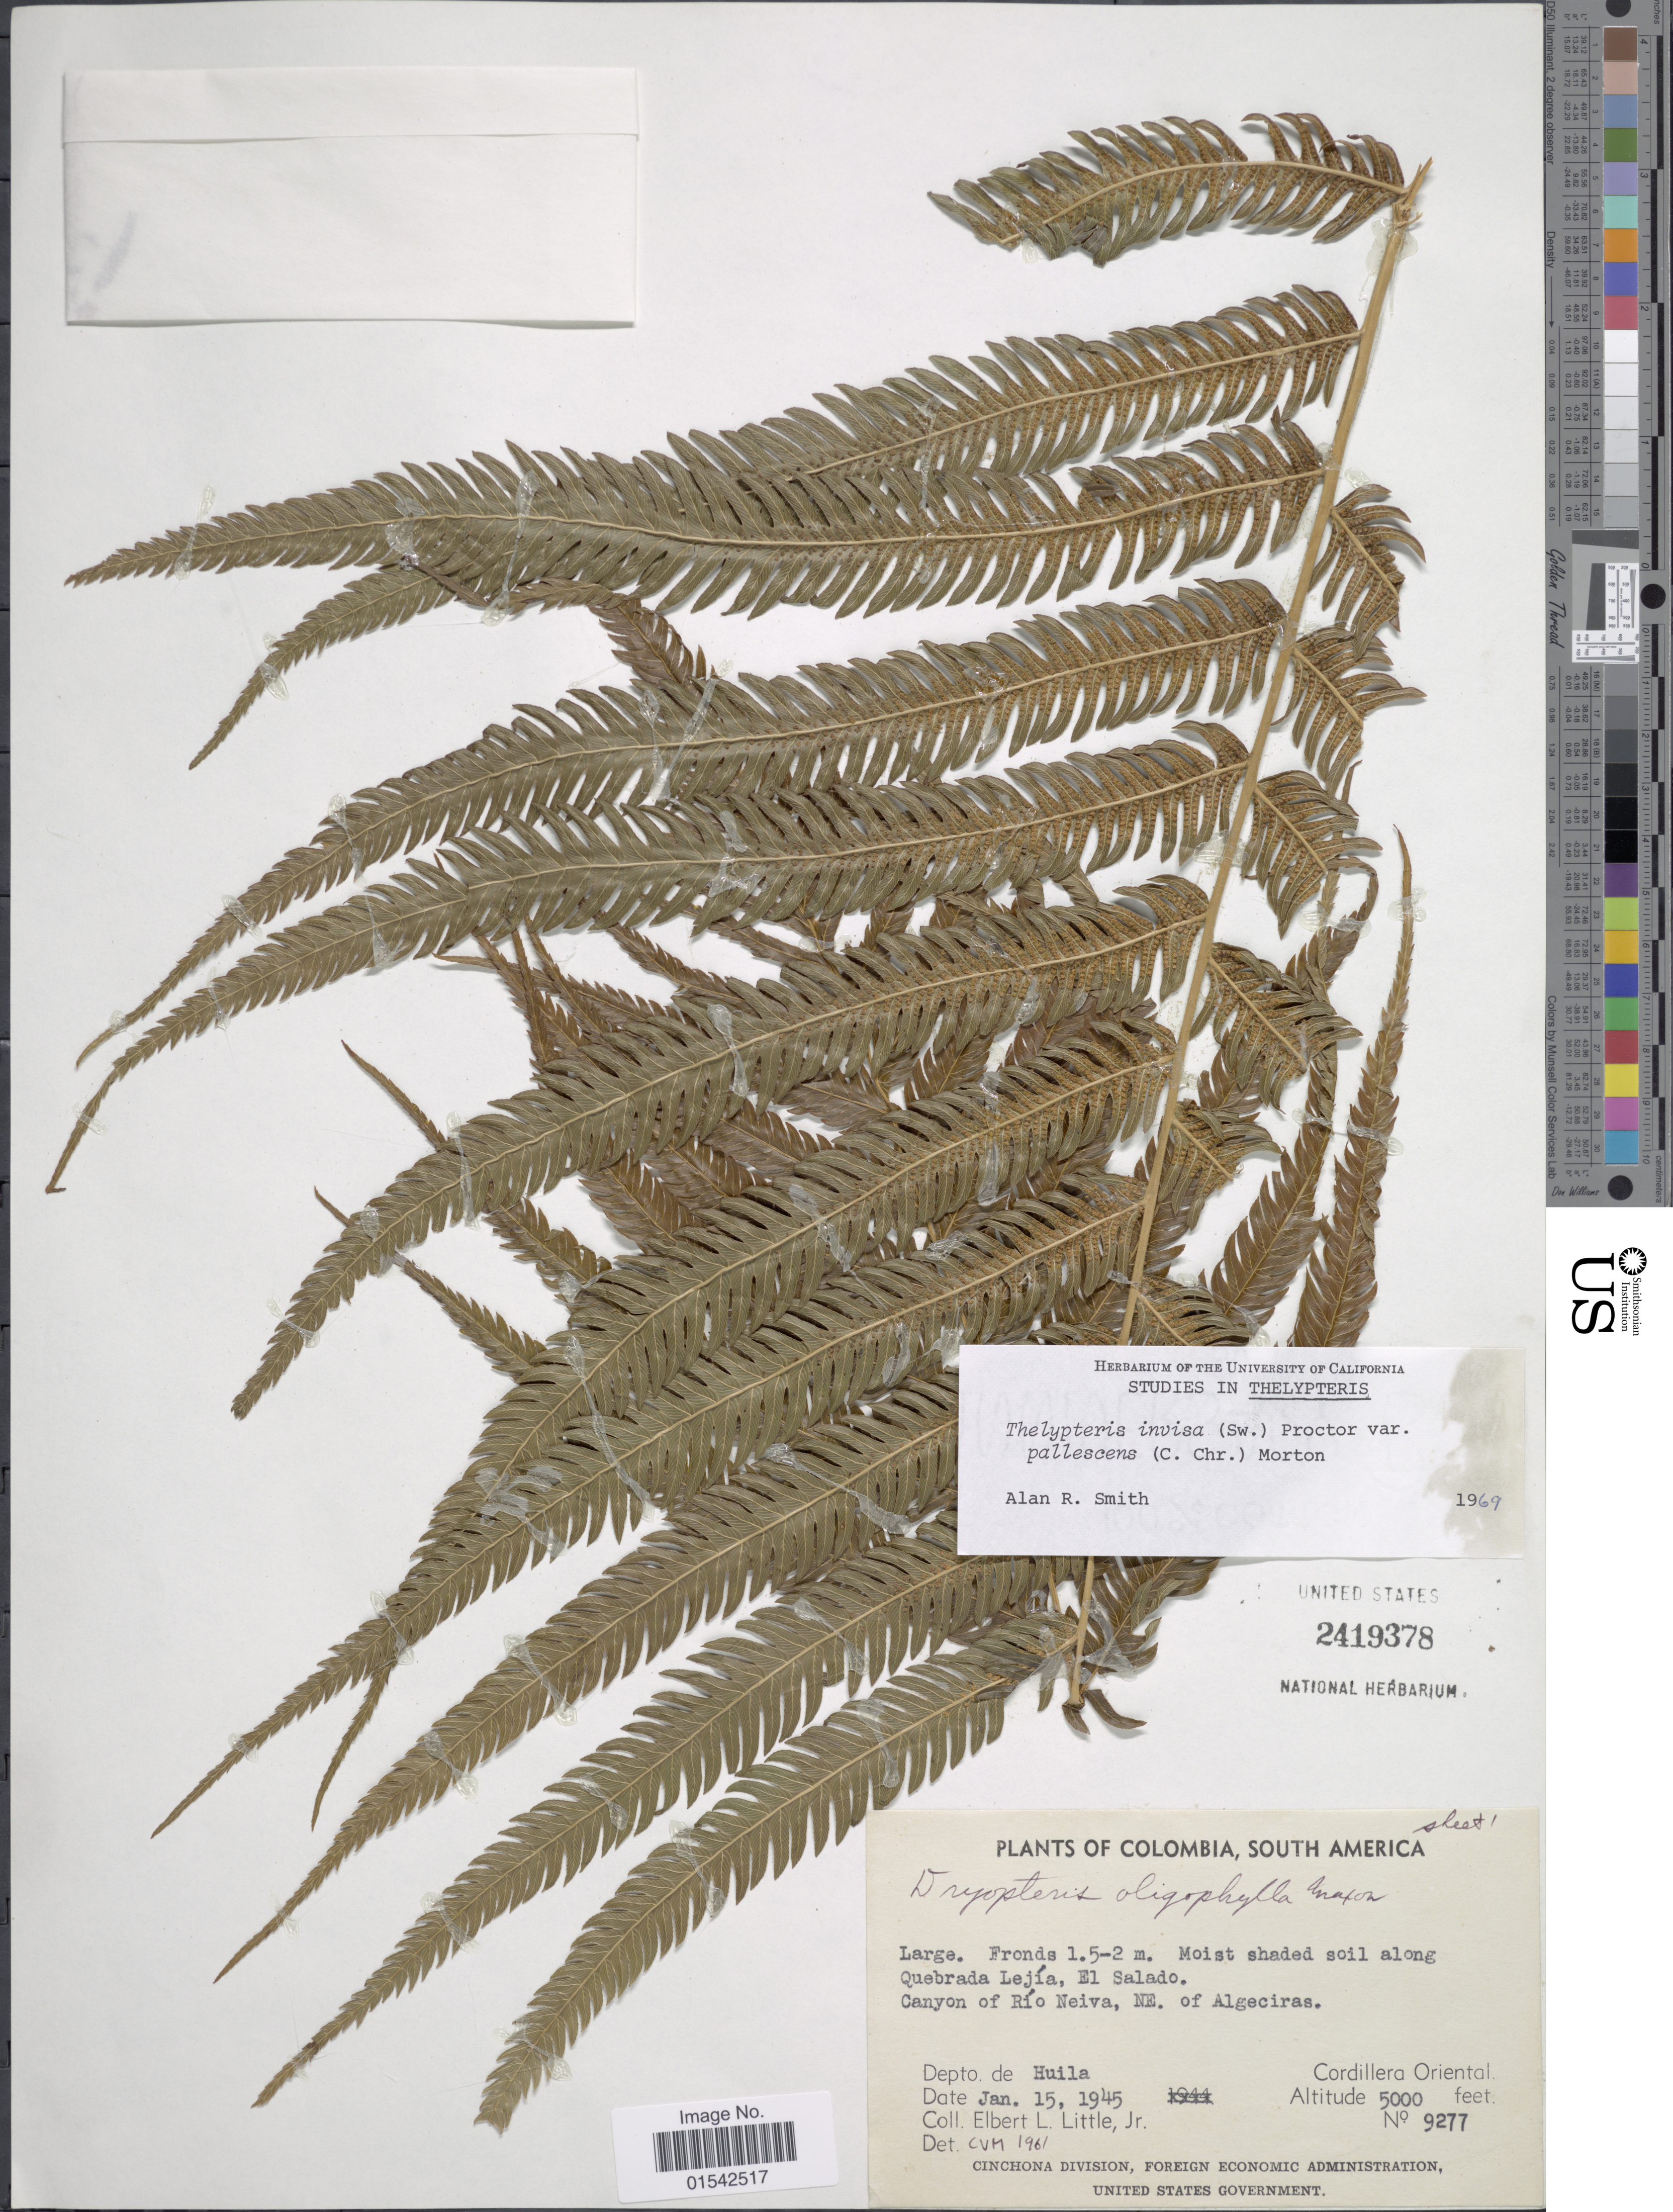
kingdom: Plantae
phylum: Tracheophyta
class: Polypodiopsida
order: Polypodiales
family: Thelypteridaceae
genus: Cyclosorus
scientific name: Cyclosorus grandis (A.R. Sm.) var. pallescens (C. Chr.) comb. ined.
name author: (A.R. Sm.)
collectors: E. L. Little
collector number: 9277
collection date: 1945-01-15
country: Colombia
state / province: Huila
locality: Quebrada Lejóa, El Salado. Canyon of Río Neiva, NE. of Algeciras, Cordillera Oriental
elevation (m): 1524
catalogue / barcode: US 2419378